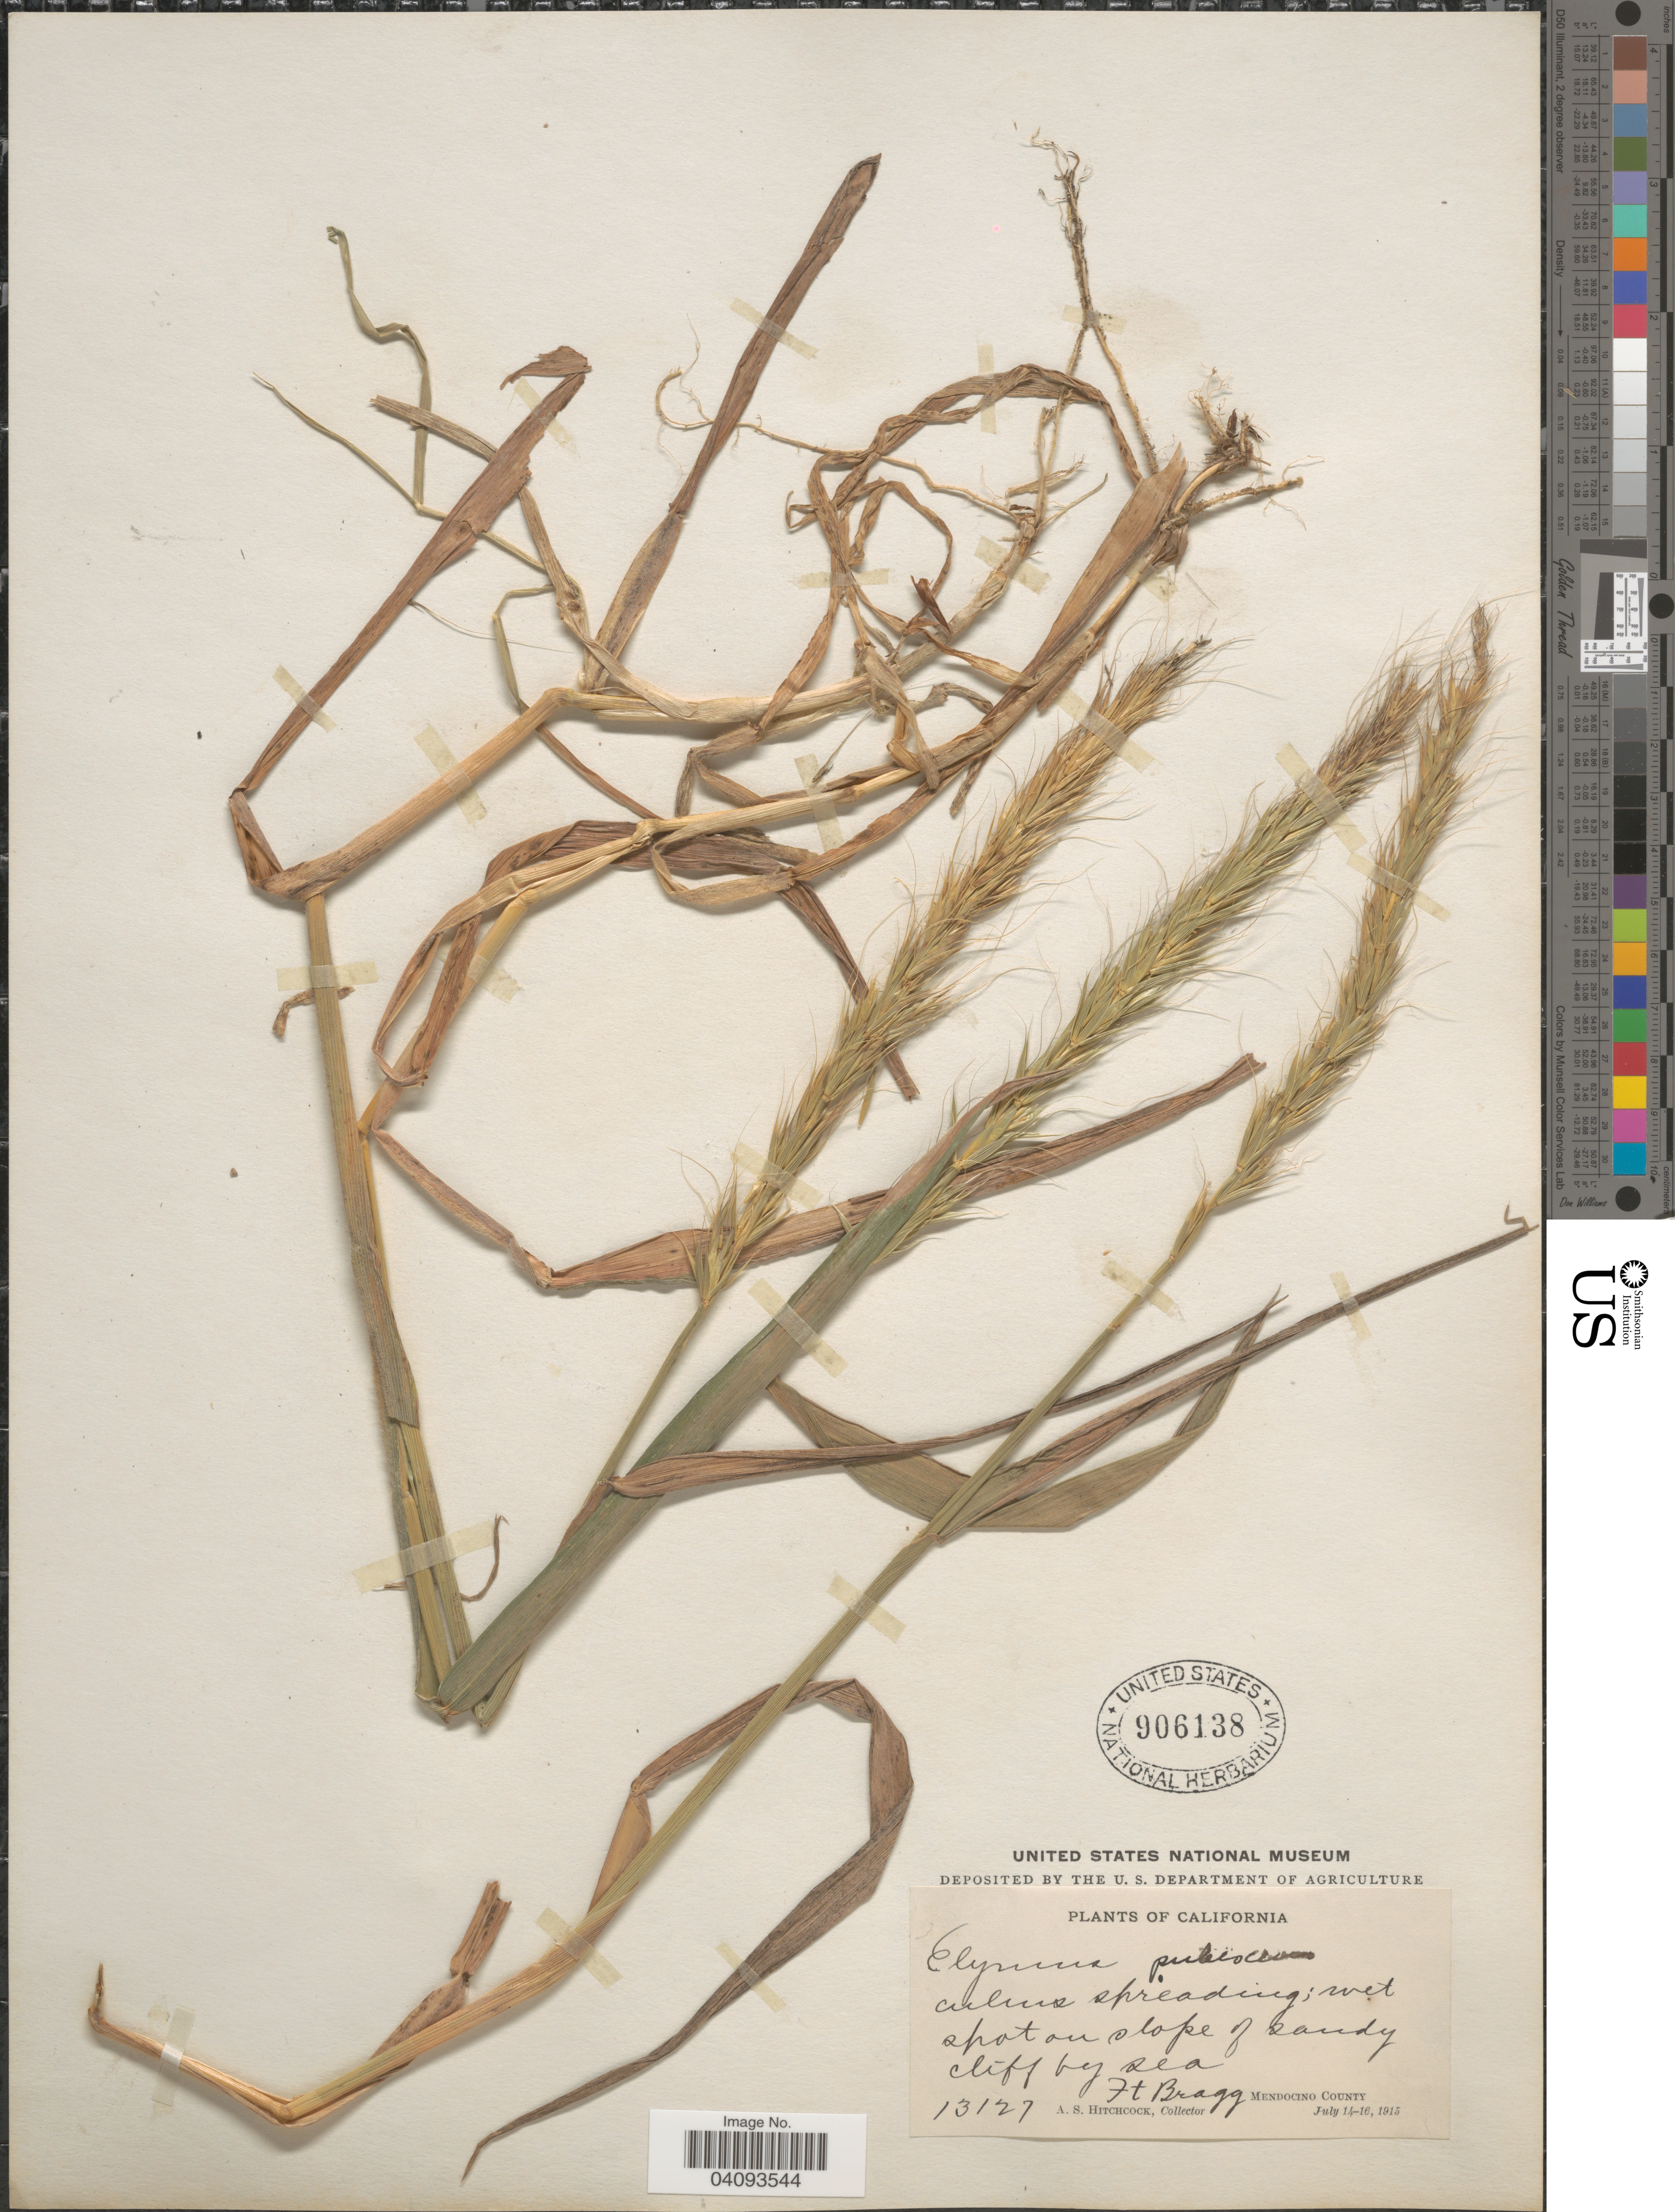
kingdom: Plantae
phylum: Tracheophyta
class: Liliopsida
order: Poales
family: Poaceae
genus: Elymus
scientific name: Elymus glaucus subsp. jepsonii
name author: (Burtt Davy) Gould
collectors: A. S. Hitchcock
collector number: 13127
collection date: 1915-07-14/1915-07-16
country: United States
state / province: California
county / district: Mendocino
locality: Culms spreading; wet spot on slope of sandy cliff by sea. Ft Bragg. Mendocino County.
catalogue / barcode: US 906138